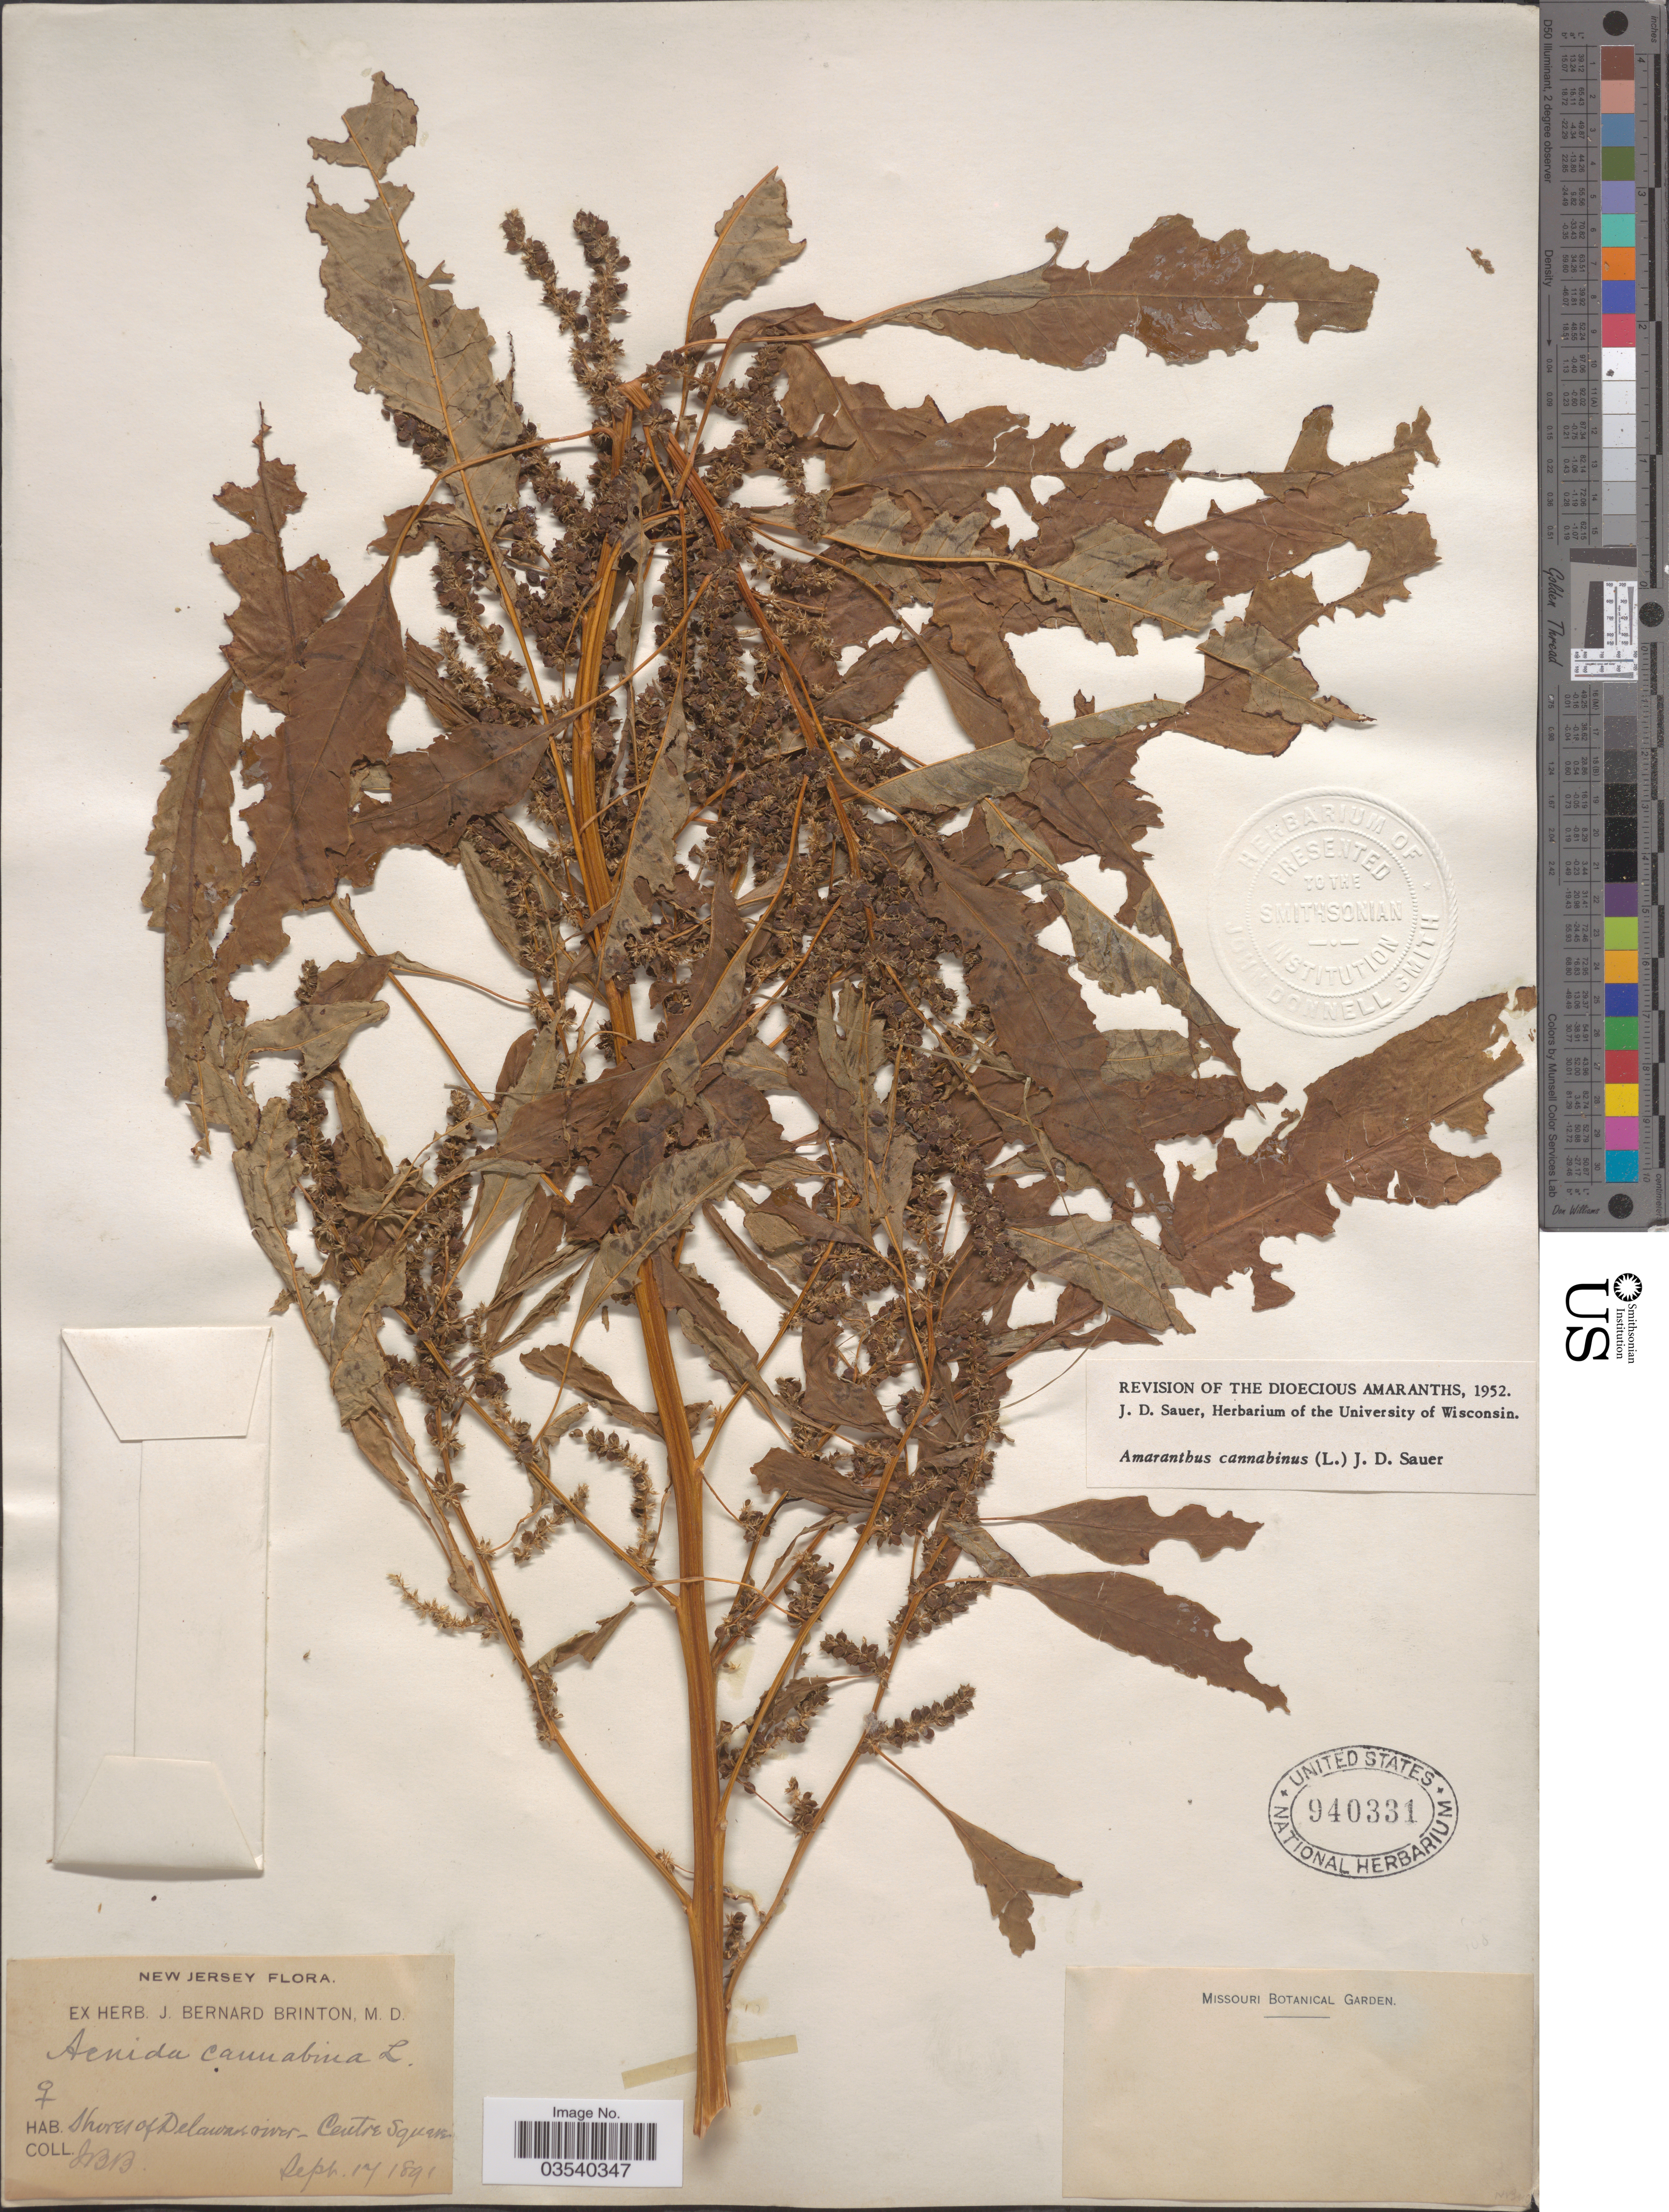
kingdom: Plantae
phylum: Tracheophyta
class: Magnoliopsida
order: Caryophyllales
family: Amaranthaceae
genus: Amaranthus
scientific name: Amaranthus cannabinus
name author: (L.) E.G. F. Sauer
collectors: J. Brinton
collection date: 1891-09-17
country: United States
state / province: New Jersey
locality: Shores of Delaware river - Centre Square.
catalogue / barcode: US 940331